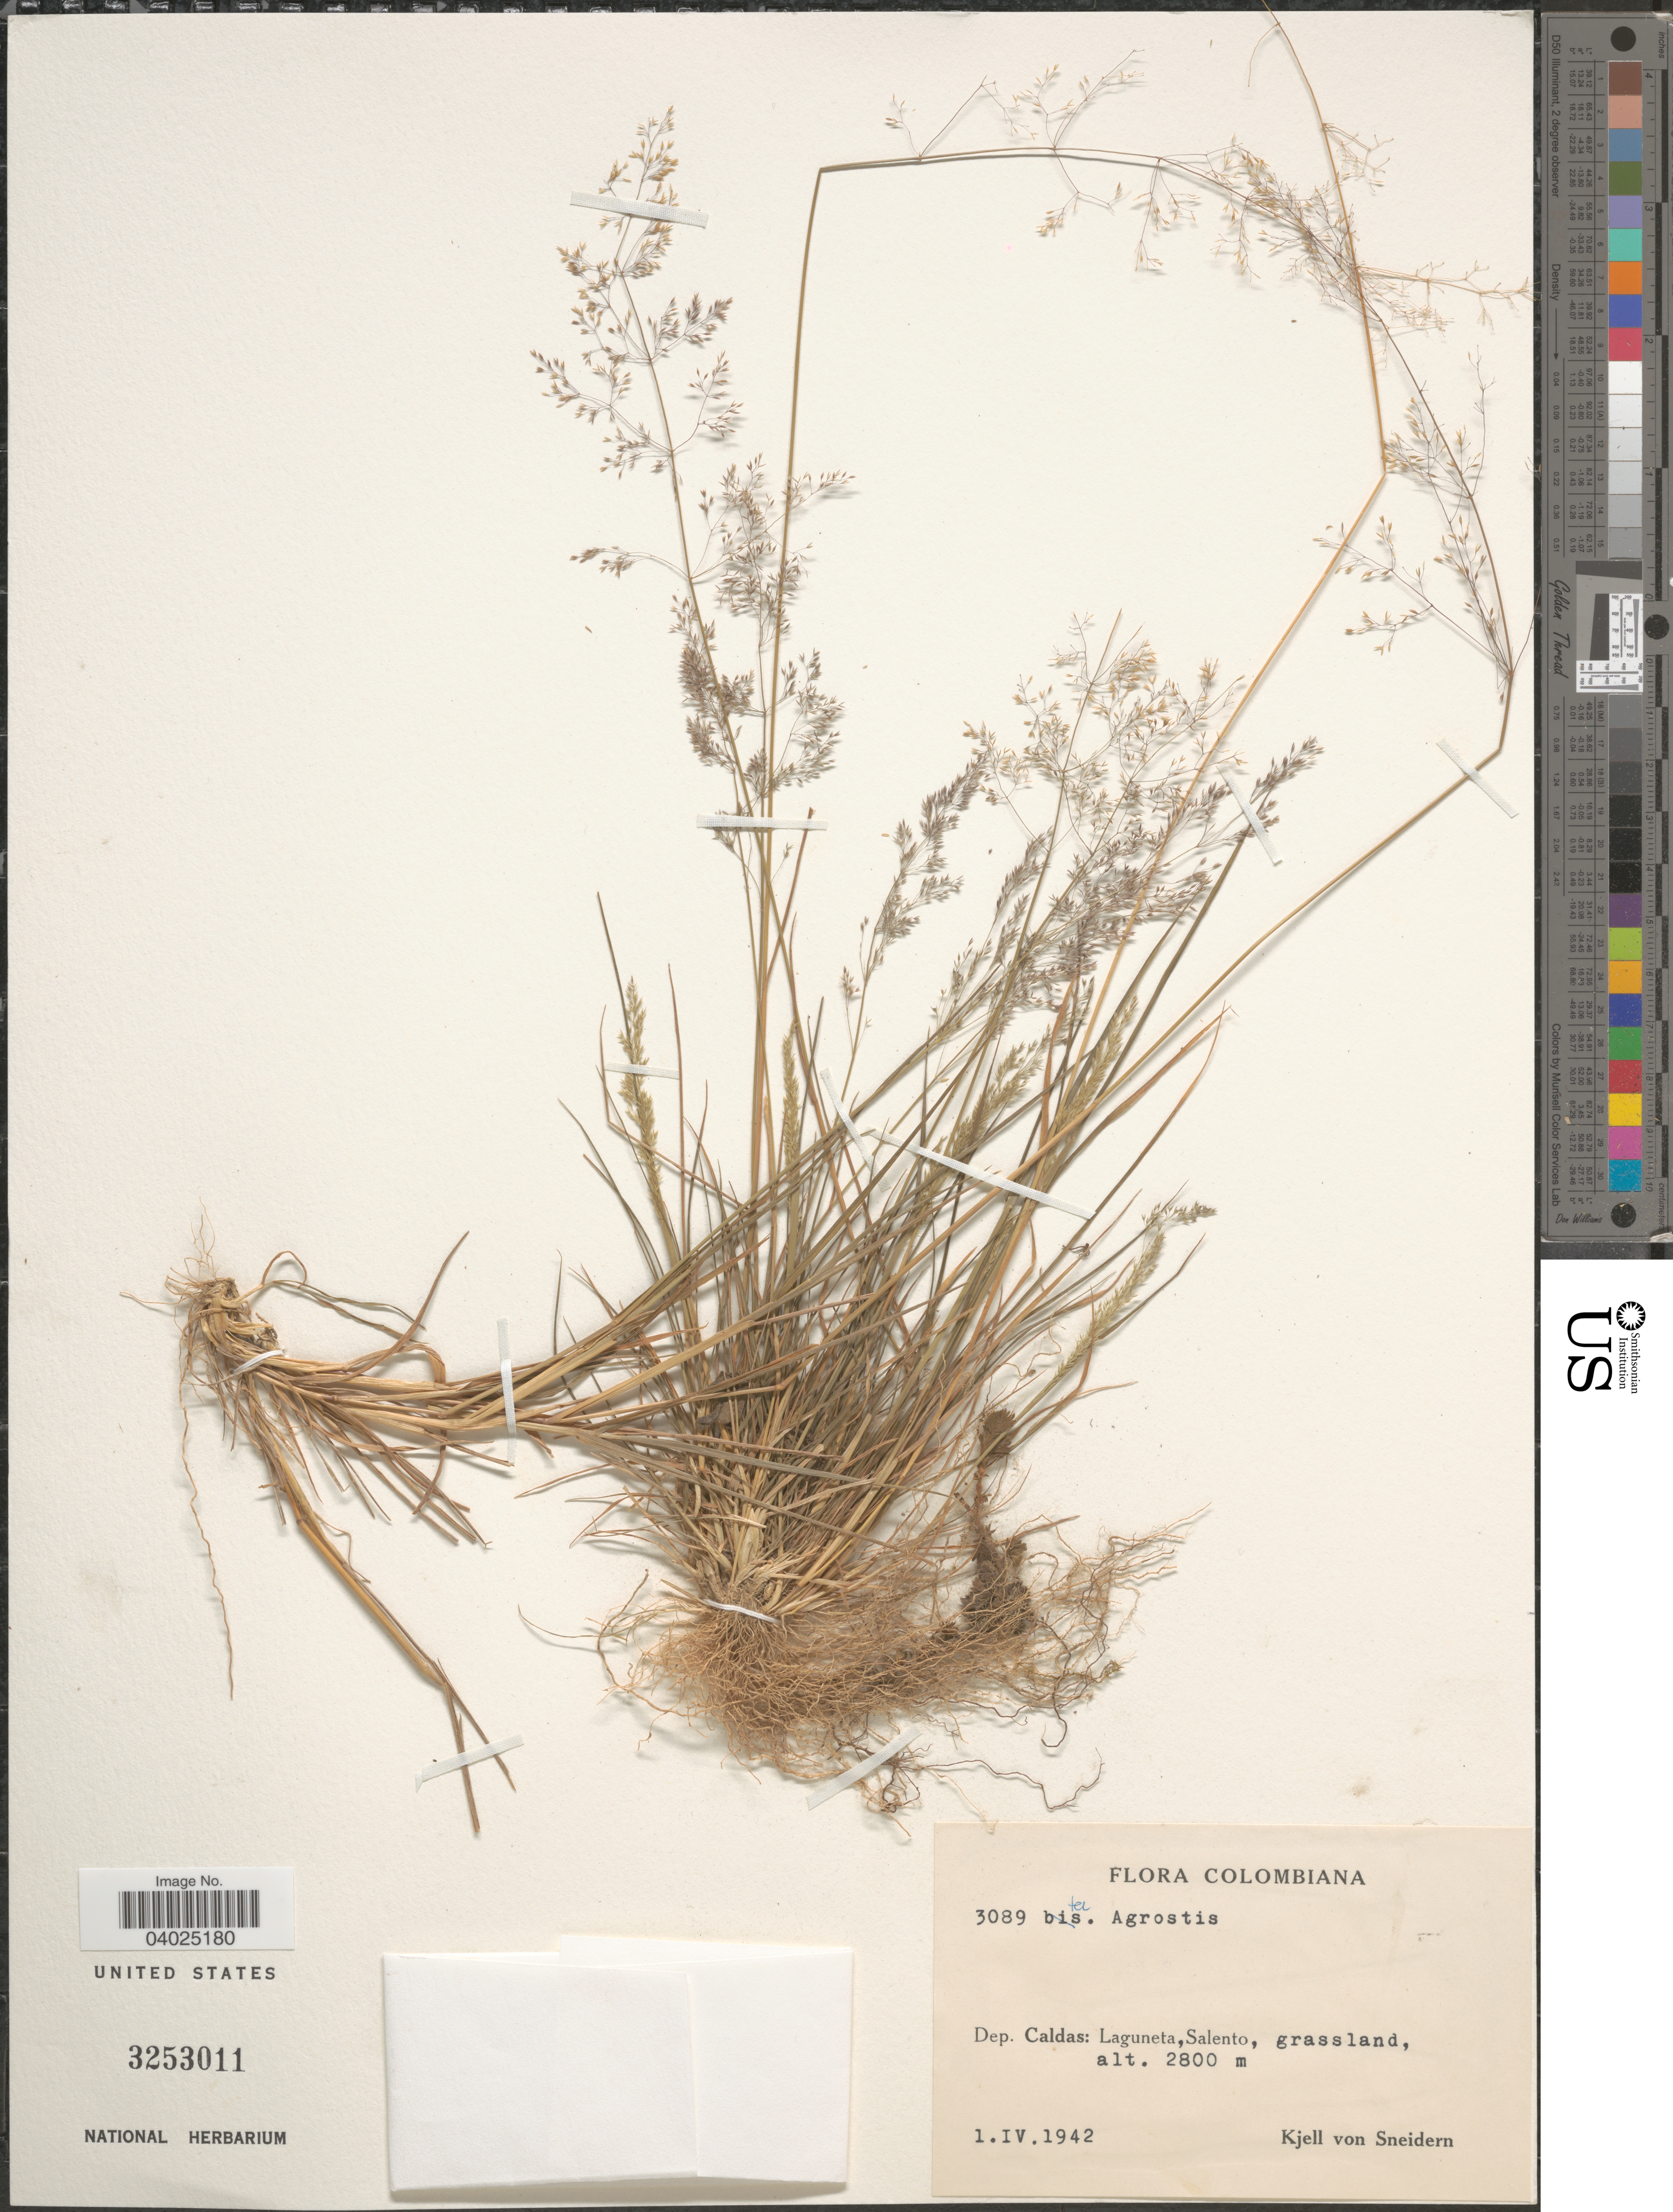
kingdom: Plantae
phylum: Tracheophyta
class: Liliopsida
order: Poales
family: Poaceae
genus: Agrostis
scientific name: Agrostis sp.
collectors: K. von Sneidern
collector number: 3089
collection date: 1942-04-01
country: Colombia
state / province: Caldas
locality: Dep. Caldas: Laguneta, Salento, grassland.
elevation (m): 2800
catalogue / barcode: US 3253011